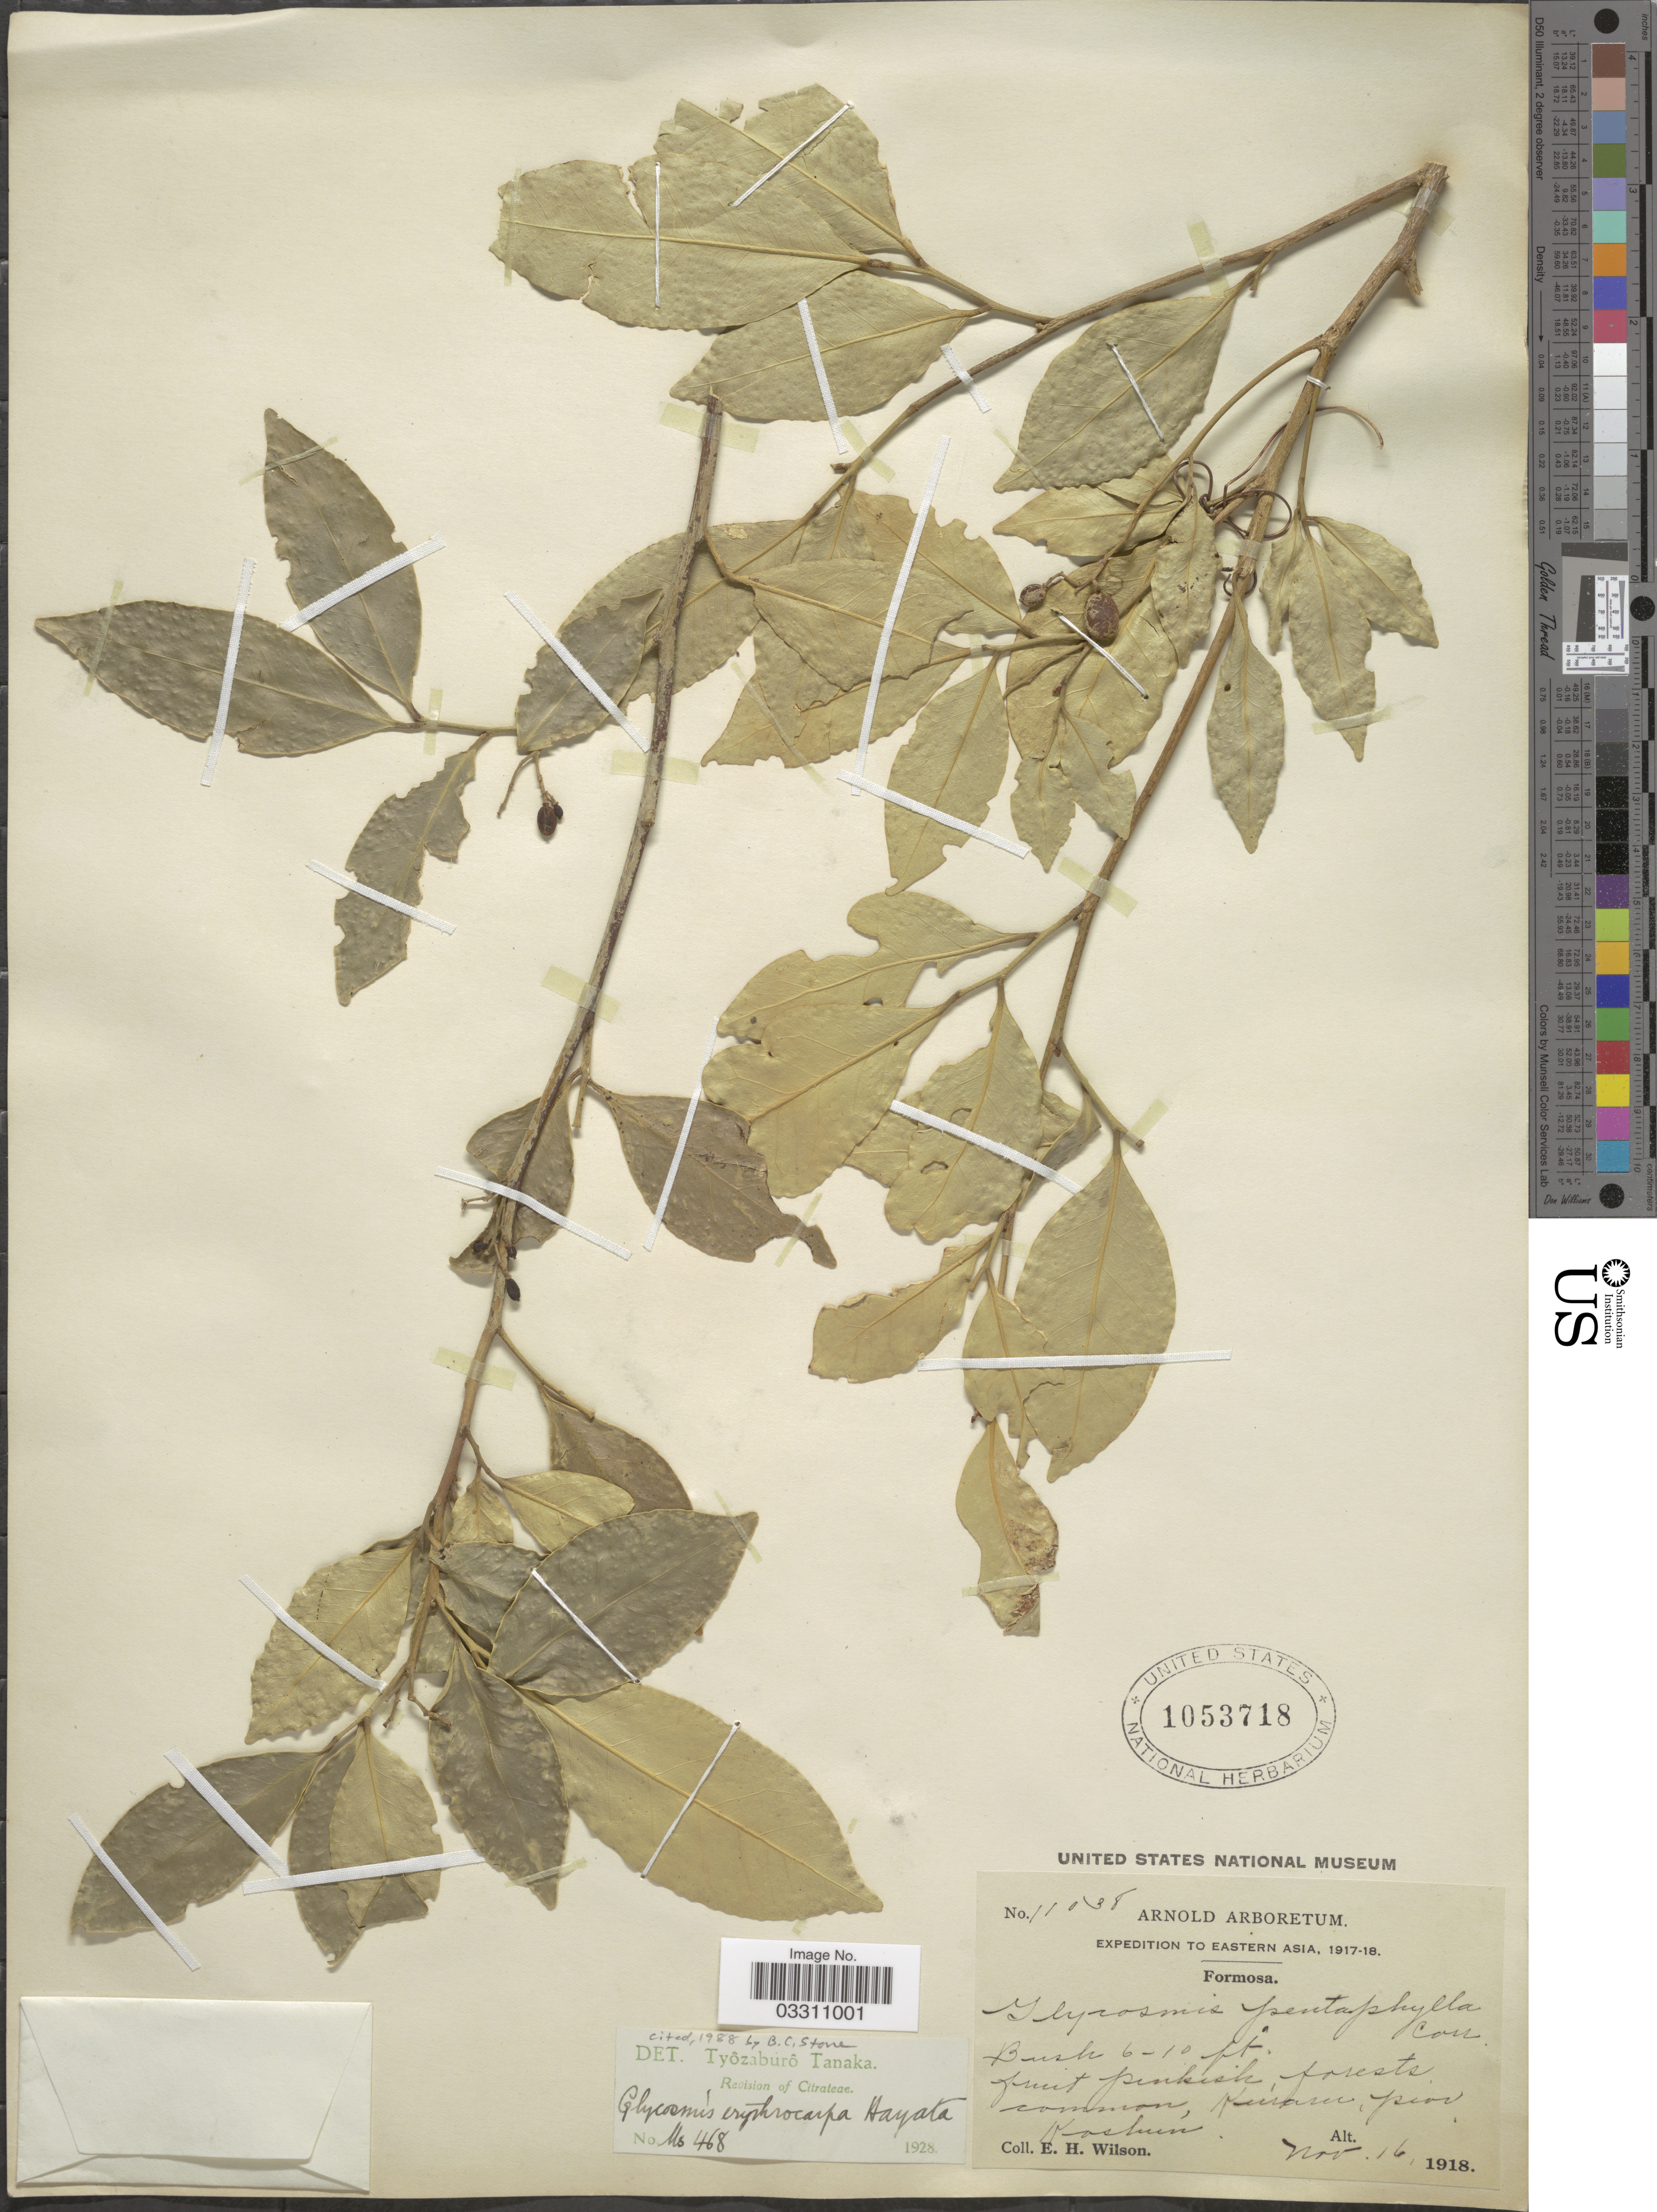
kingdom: Plantae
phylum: Tracheophyta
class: Magnoliopsida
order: Sapindales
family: Rutaceae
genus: Glycosmis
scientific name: Glycosmis erythrocarpa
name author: (Hayata) Hayata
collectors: E. Wilson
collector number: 11038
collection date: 1918-11-16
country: Taiwan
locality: Eastern Asia, Formosa, Kuraru, prov. Koshun.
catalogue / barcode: US 1053718